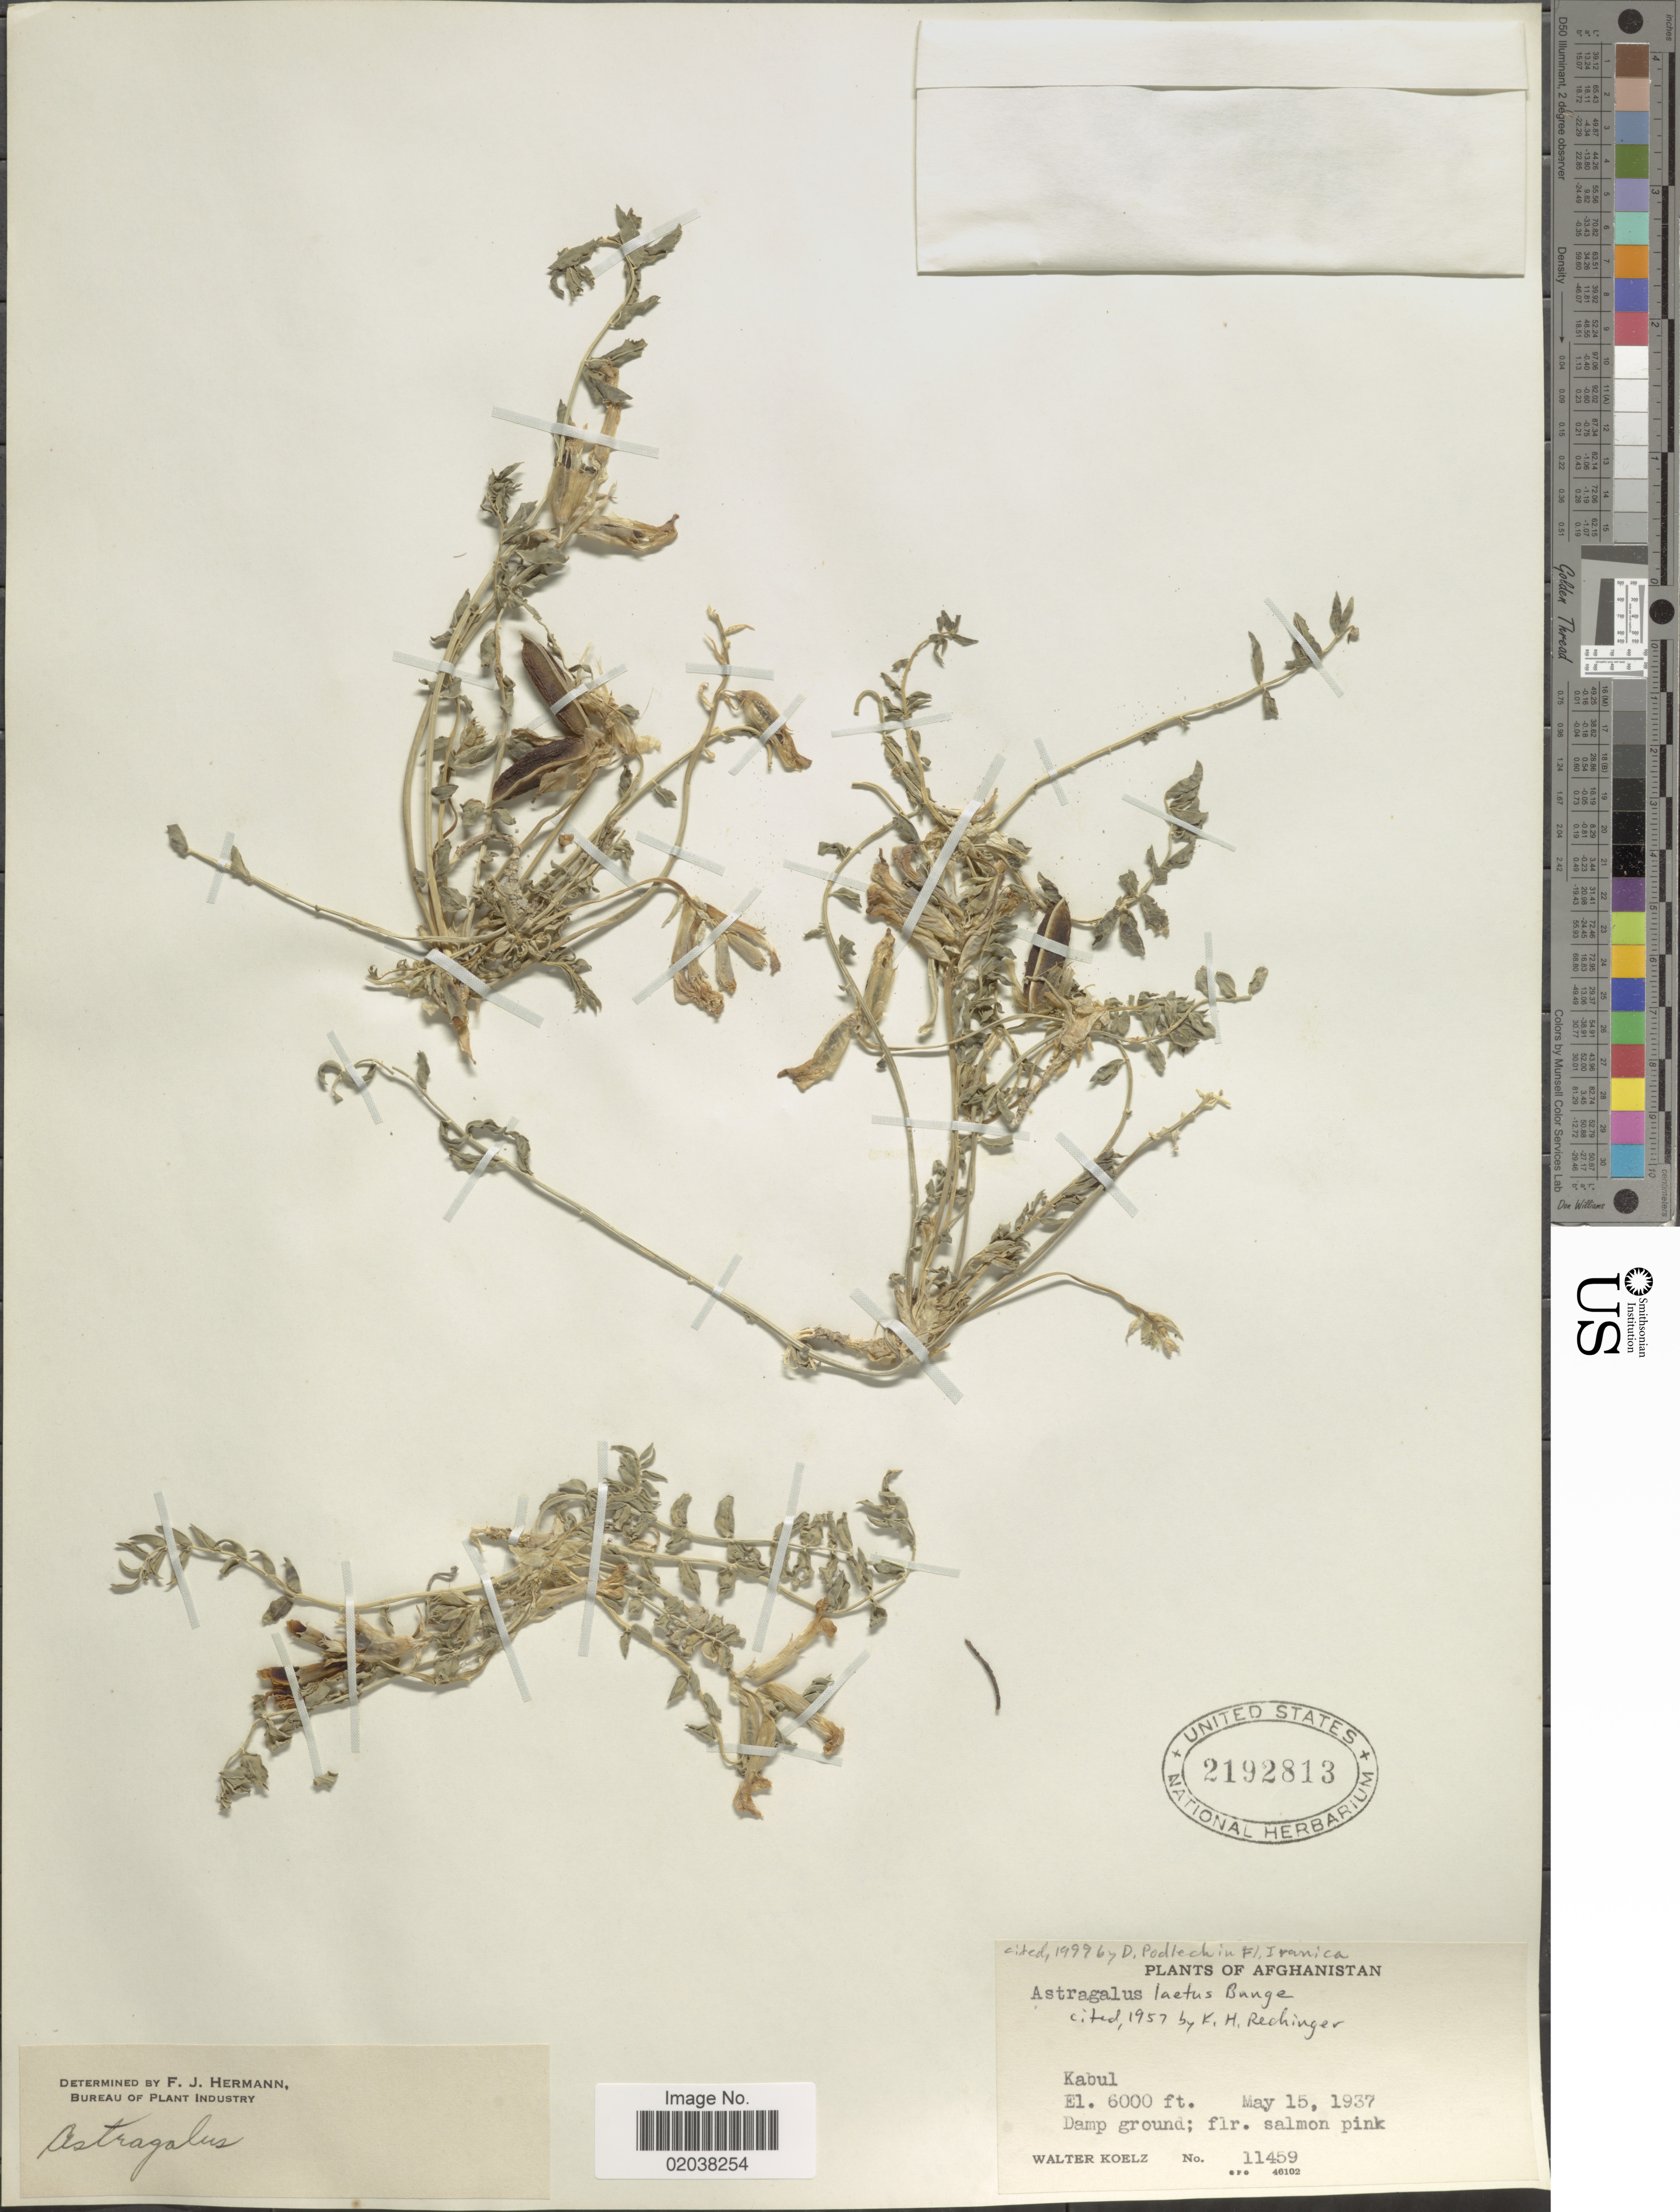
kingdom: Plantae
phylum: Tracheophyta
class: Magnoliopsida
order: Fabales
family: Fabaceae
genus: Astragalus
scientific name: Astragalus laetus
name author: Bunge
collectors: W. N. Koelz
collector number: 11459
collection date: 1937-05-15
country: Afghanistan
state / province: Kabul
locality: Damp ground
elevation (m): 1829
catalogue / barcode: US 2192813